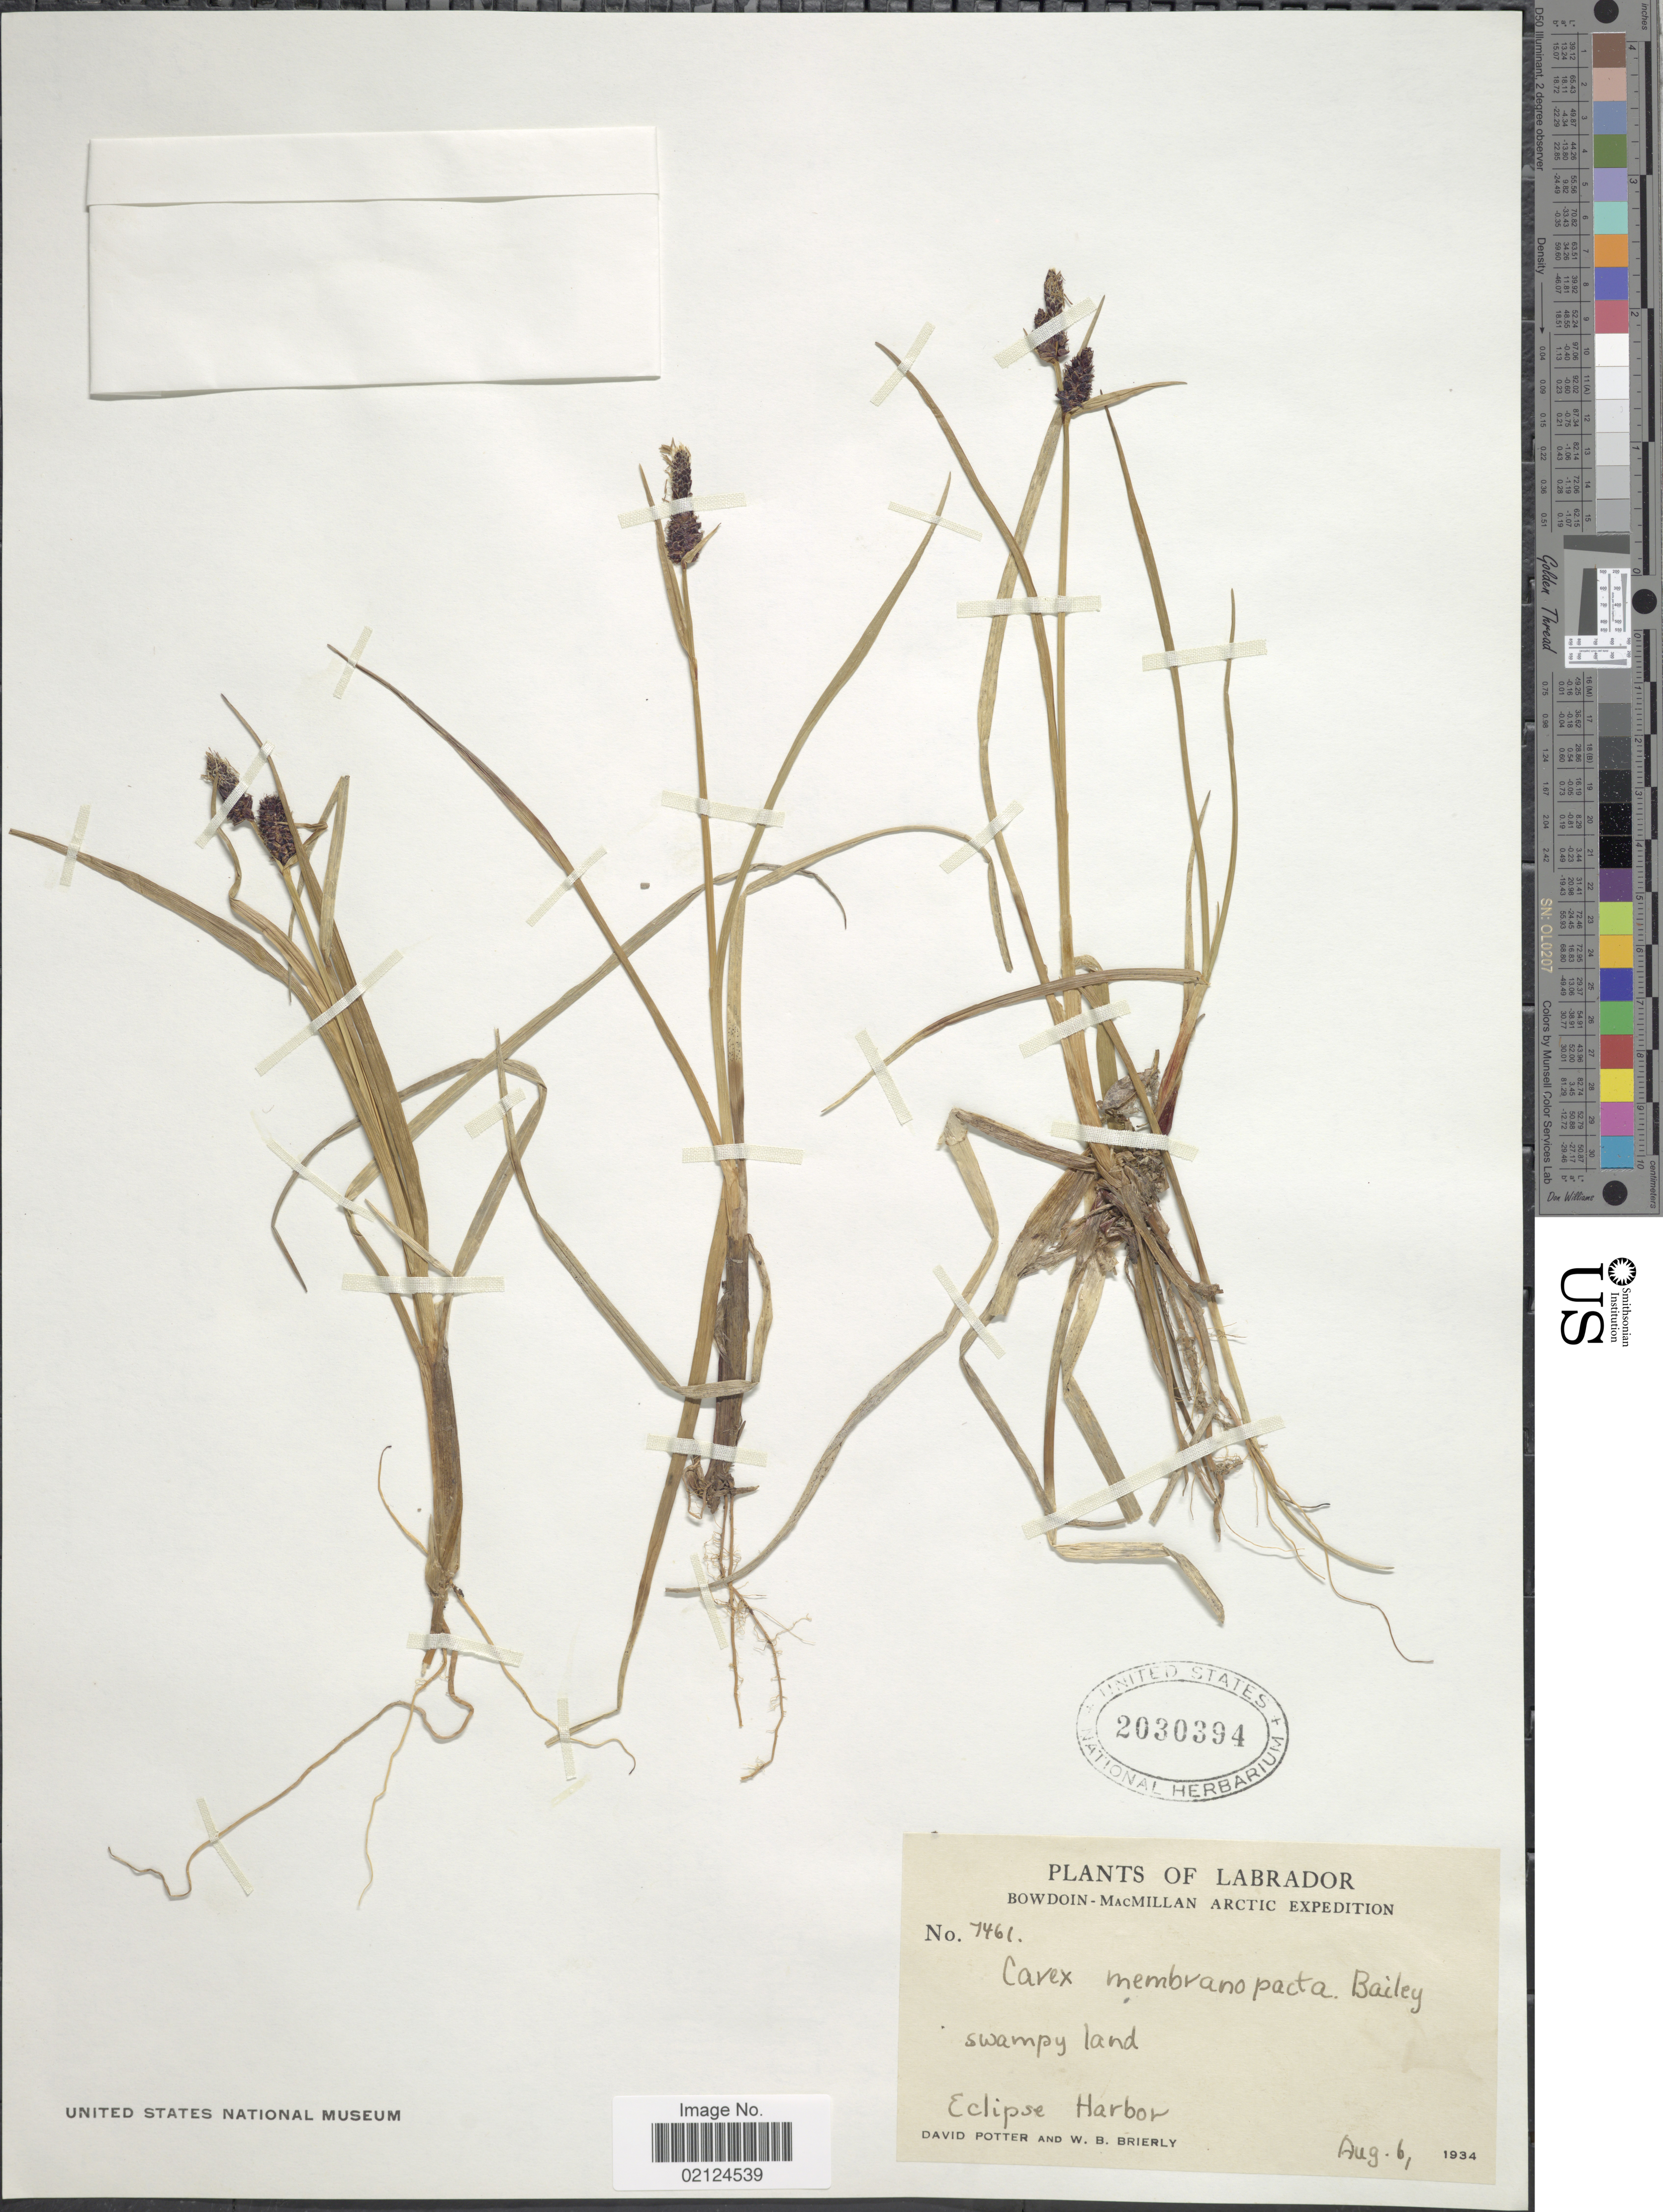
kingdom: Plantae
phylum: Tracheophyta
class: Liliopsida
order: Poales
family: Cyperaceae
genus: Carex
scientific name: Carex membranacea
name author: Hook.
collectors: D. Potter & W. Brierly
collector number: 7461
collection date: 1934-08-06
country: Canada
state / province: Newfoundland and Labrador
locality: Labrador, Eclipse Harbor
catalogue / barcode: US 2030394